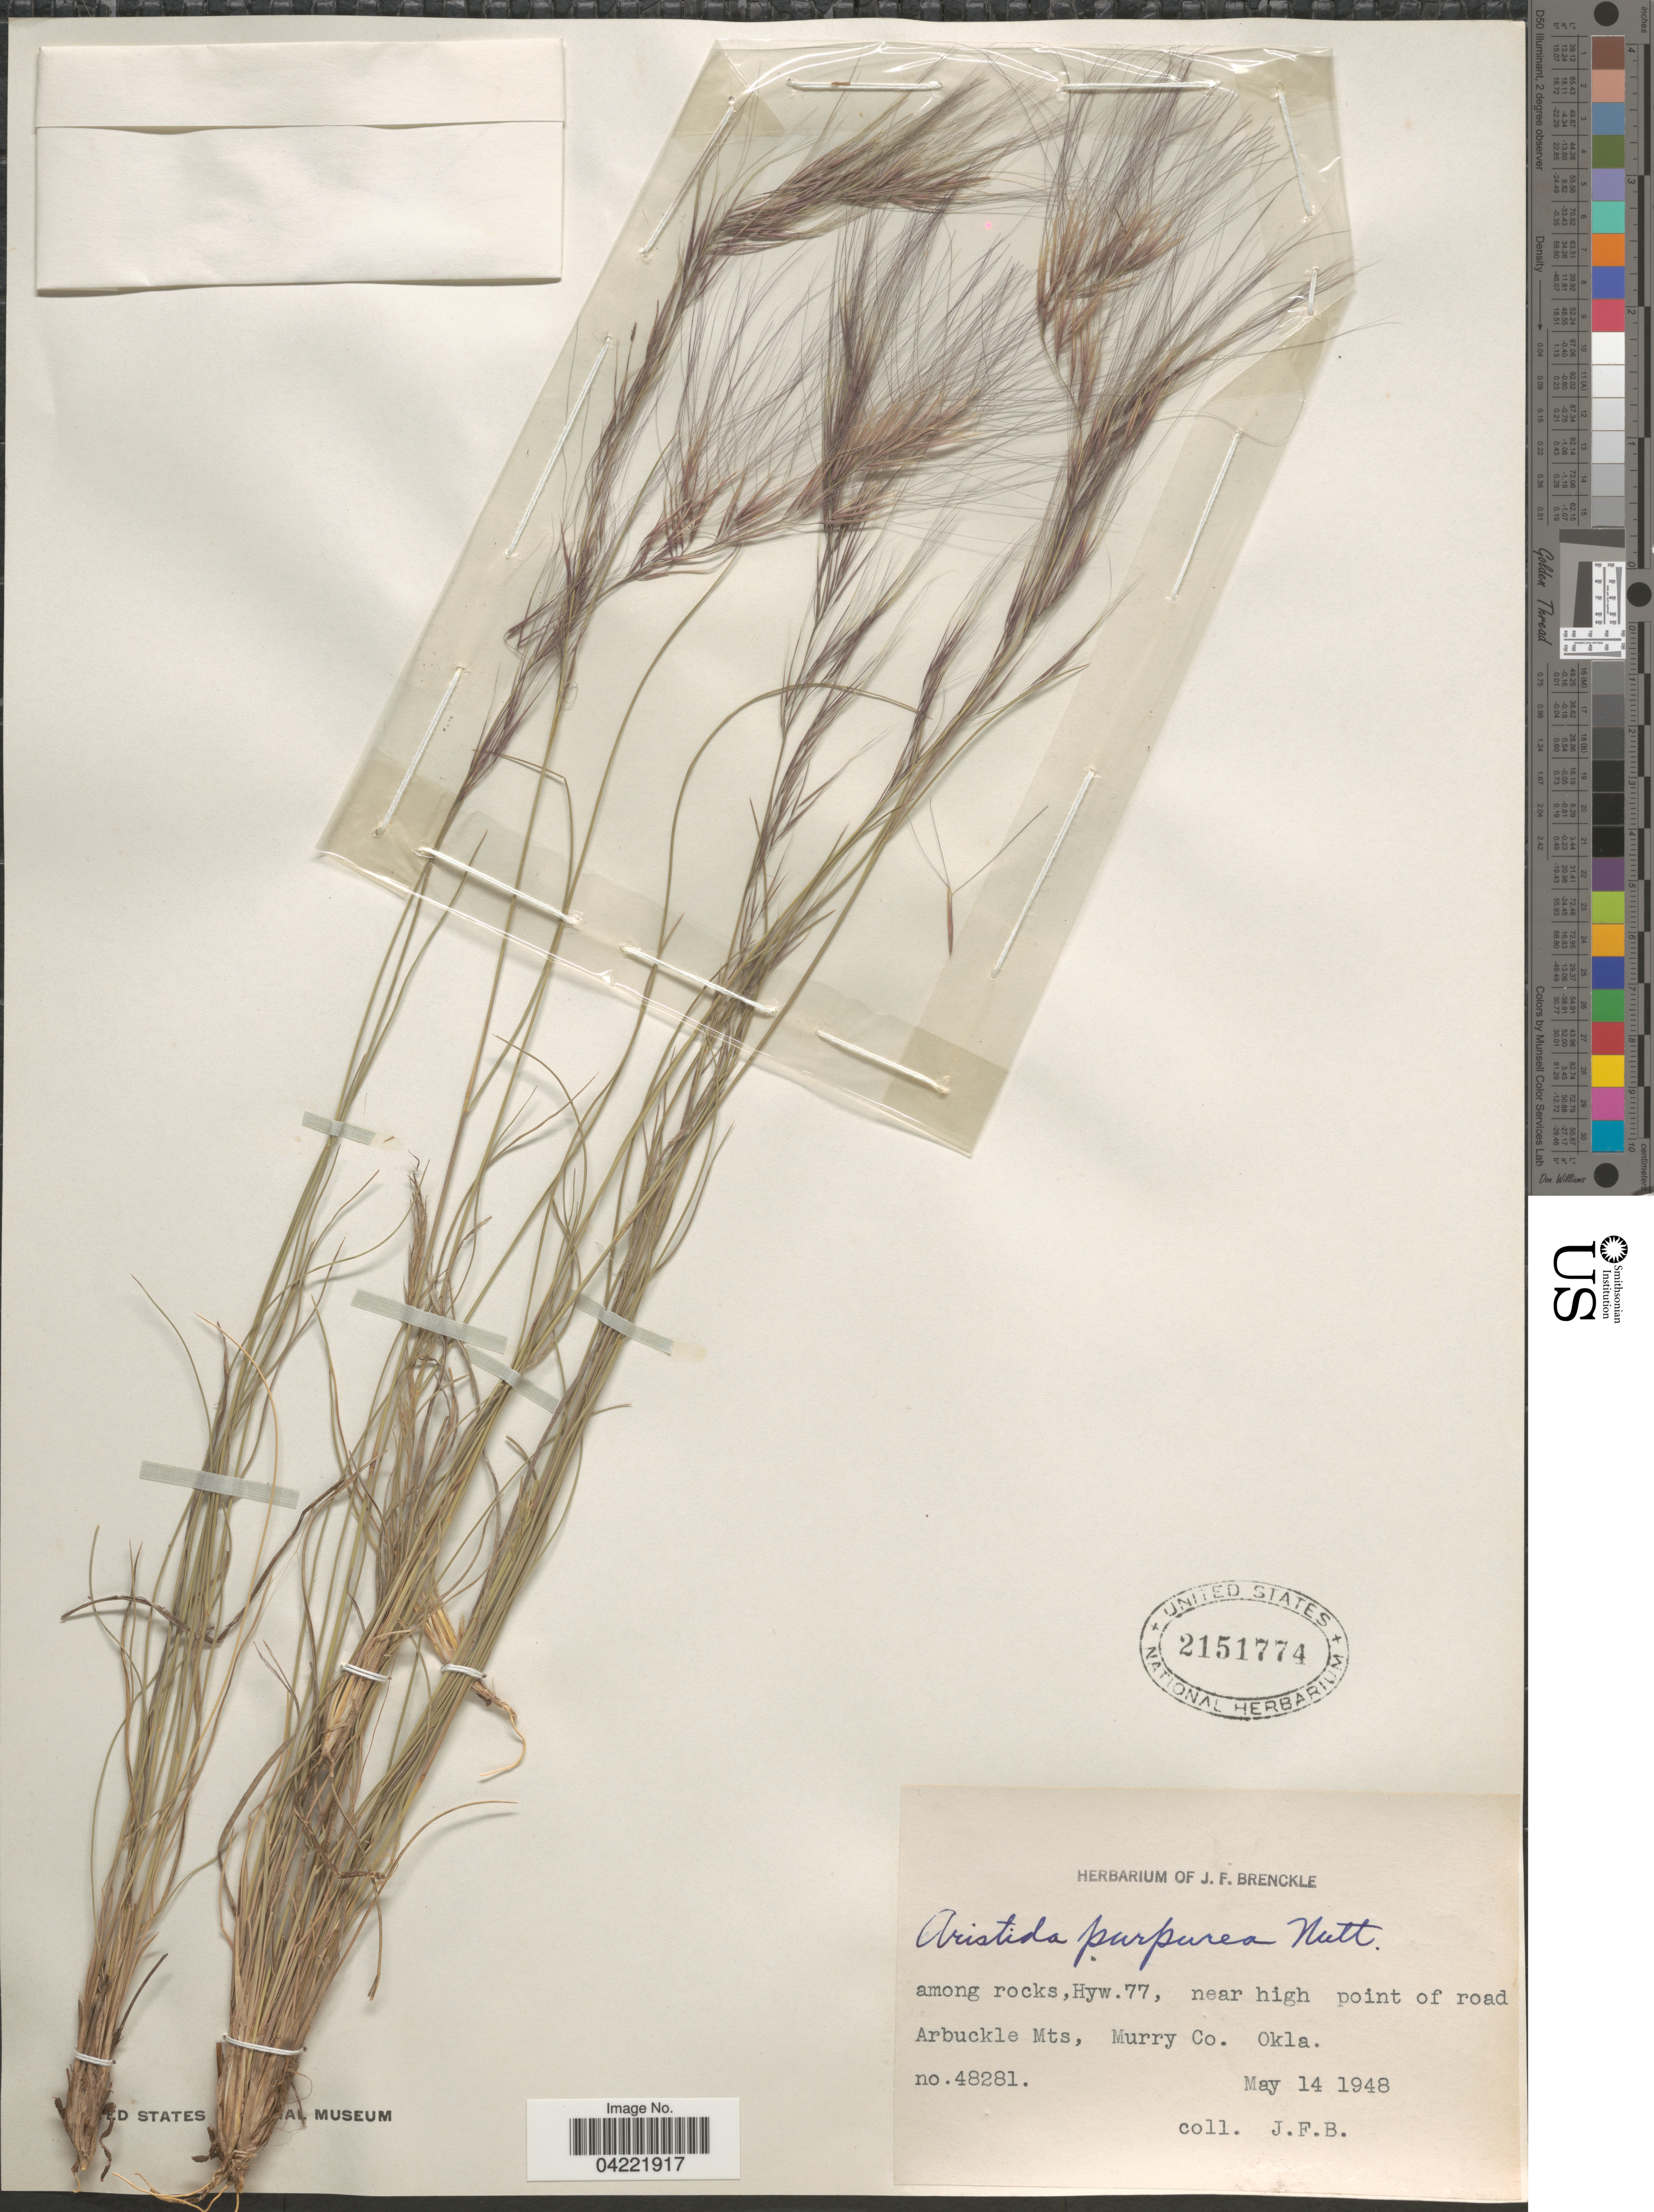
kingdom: Plantae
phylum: Tracheophyta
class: Liliopsida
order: Poales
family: Poaceae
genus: Aristida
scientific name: Aristida purpurea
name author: Nutt.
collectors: J. Brenckle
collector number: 48281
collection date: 1948-05-14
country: United States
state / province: Oklahoma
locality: Among rocks, Hwy.77, near high point of road Arbuckle Mts, Murry Co.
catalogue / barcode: US 2151774